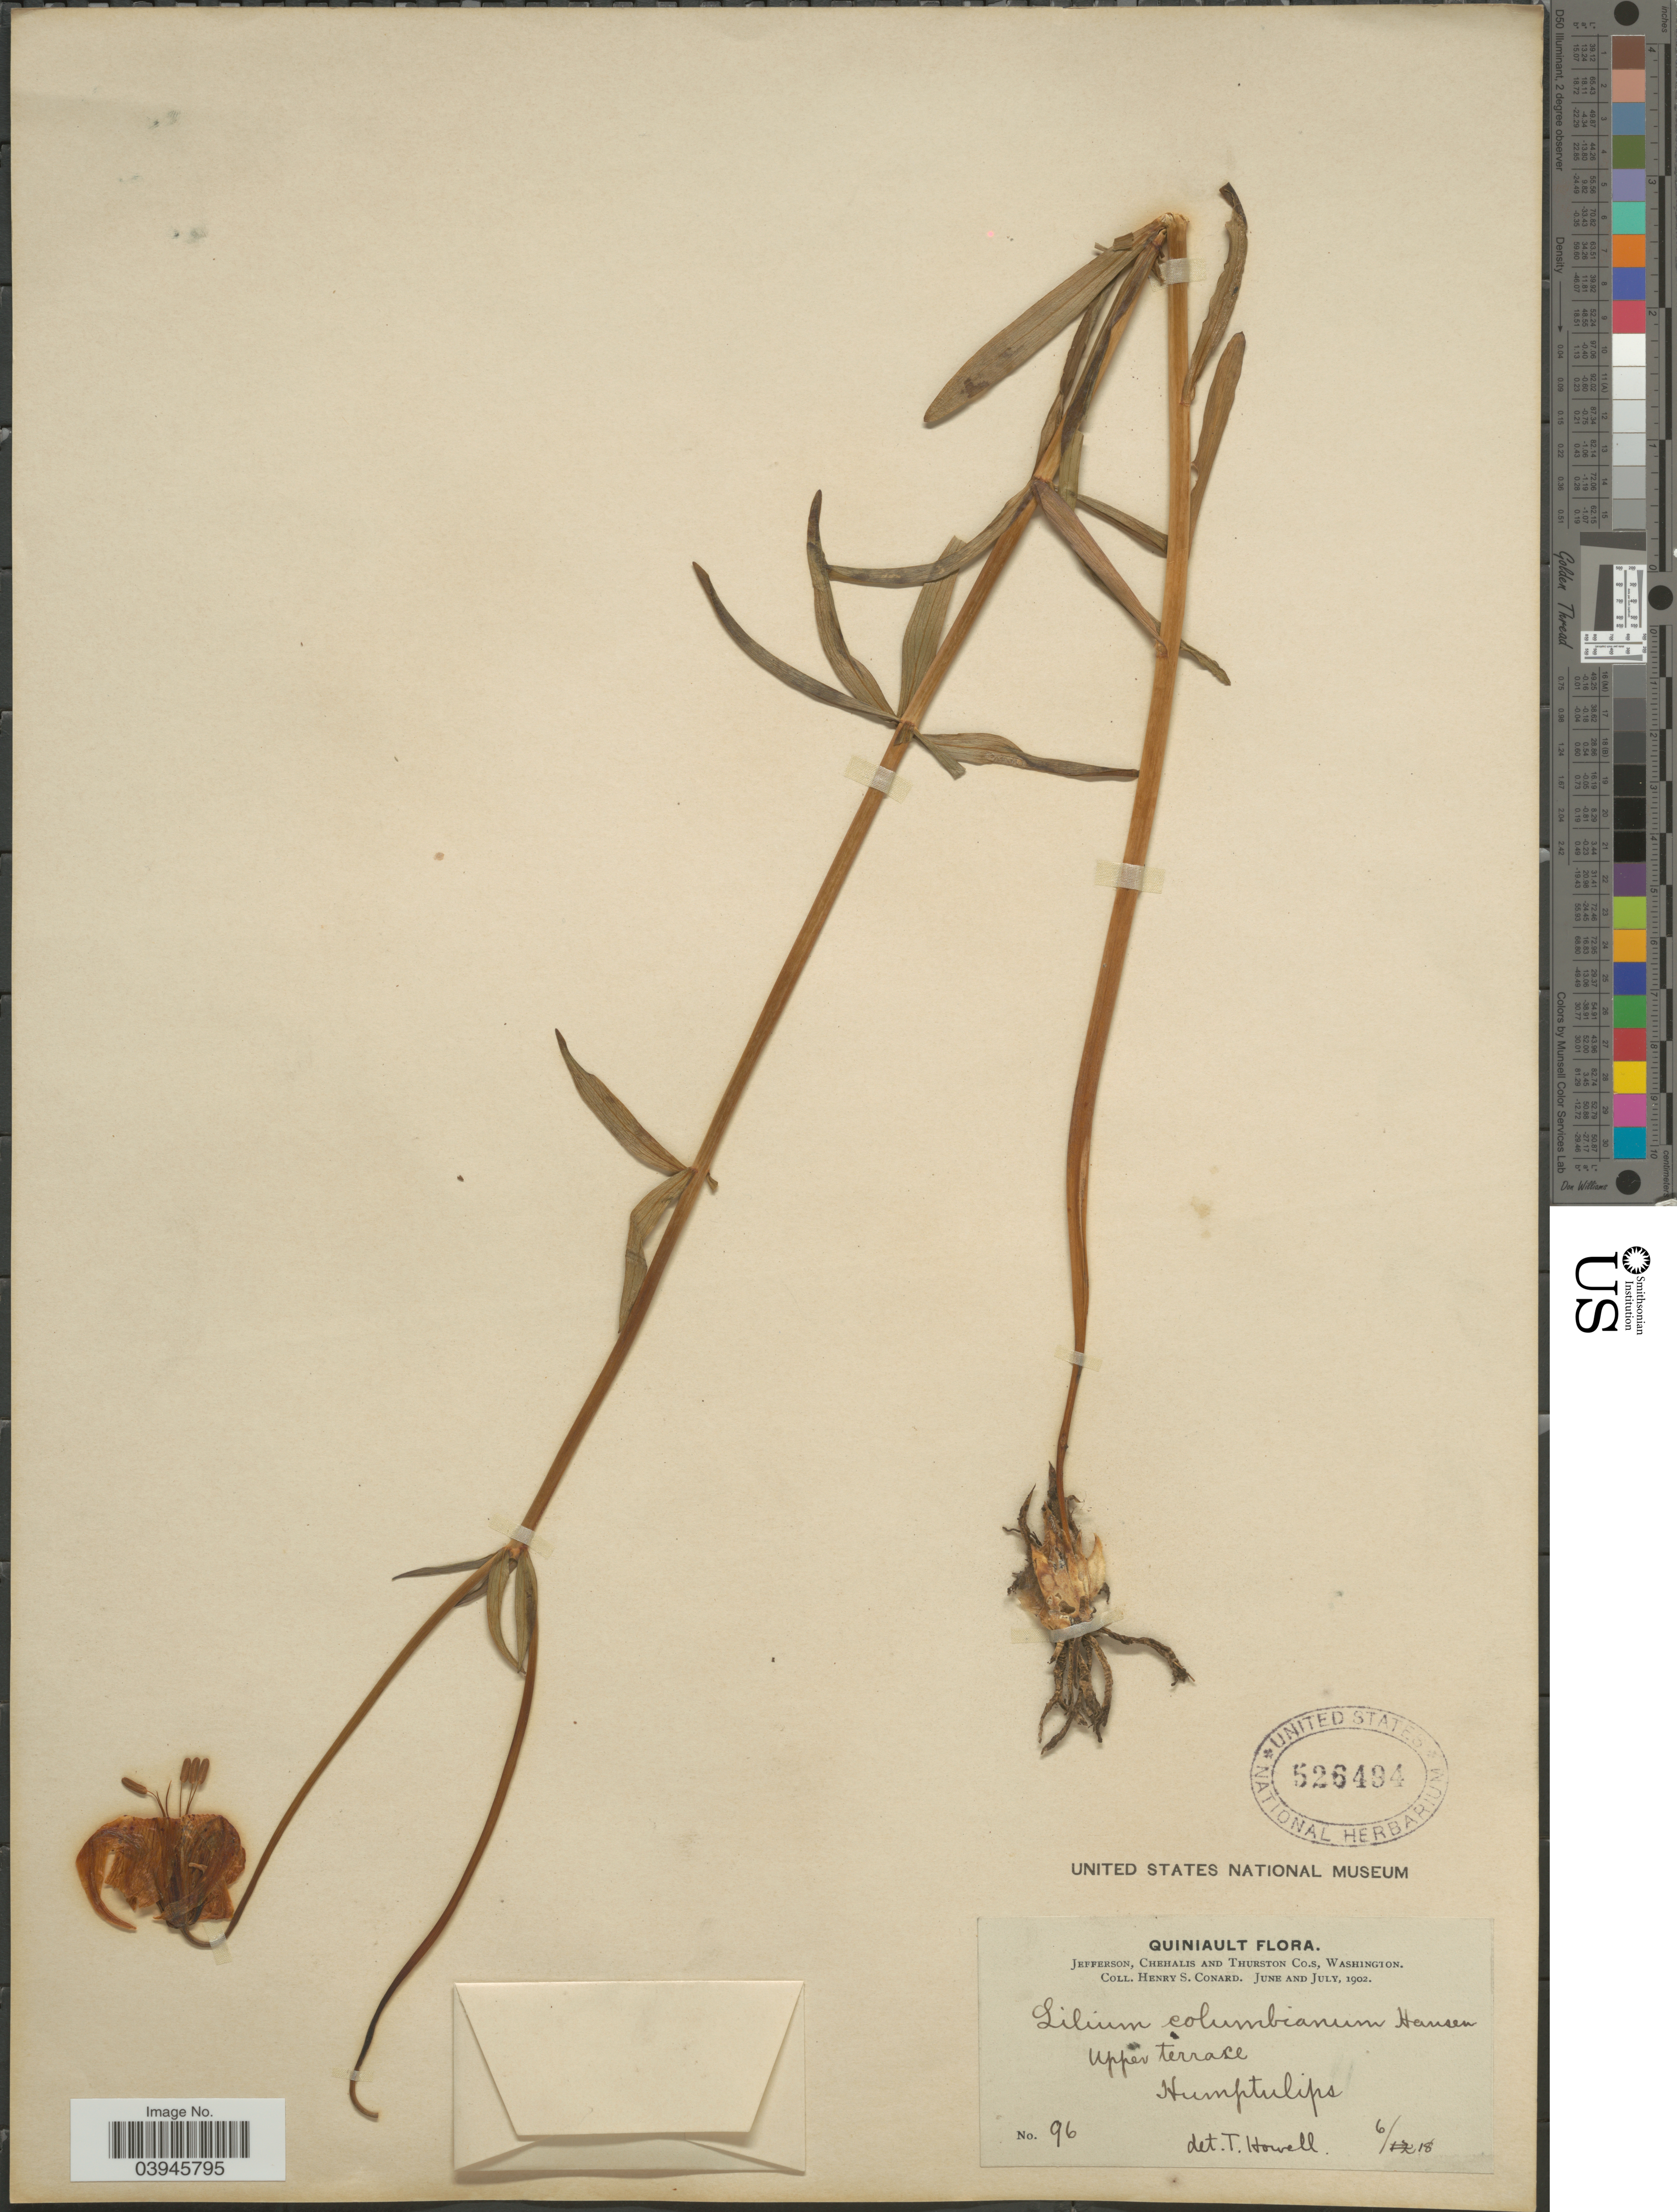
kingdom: Plantae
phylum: Tracheophyta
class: Liliopsida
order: Liliales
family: Liliaceae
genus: Lilium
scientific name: Lilium columbianum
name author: Leichtlin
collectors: H. S. Conard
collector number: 96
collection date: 1902-06/1902-07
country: United States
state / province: Washington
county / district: Thurston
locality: Quiniault. Jefferson, Chehalis and Thurston Co.s, Upper terrace, Humptulips.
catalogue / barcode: US 526494